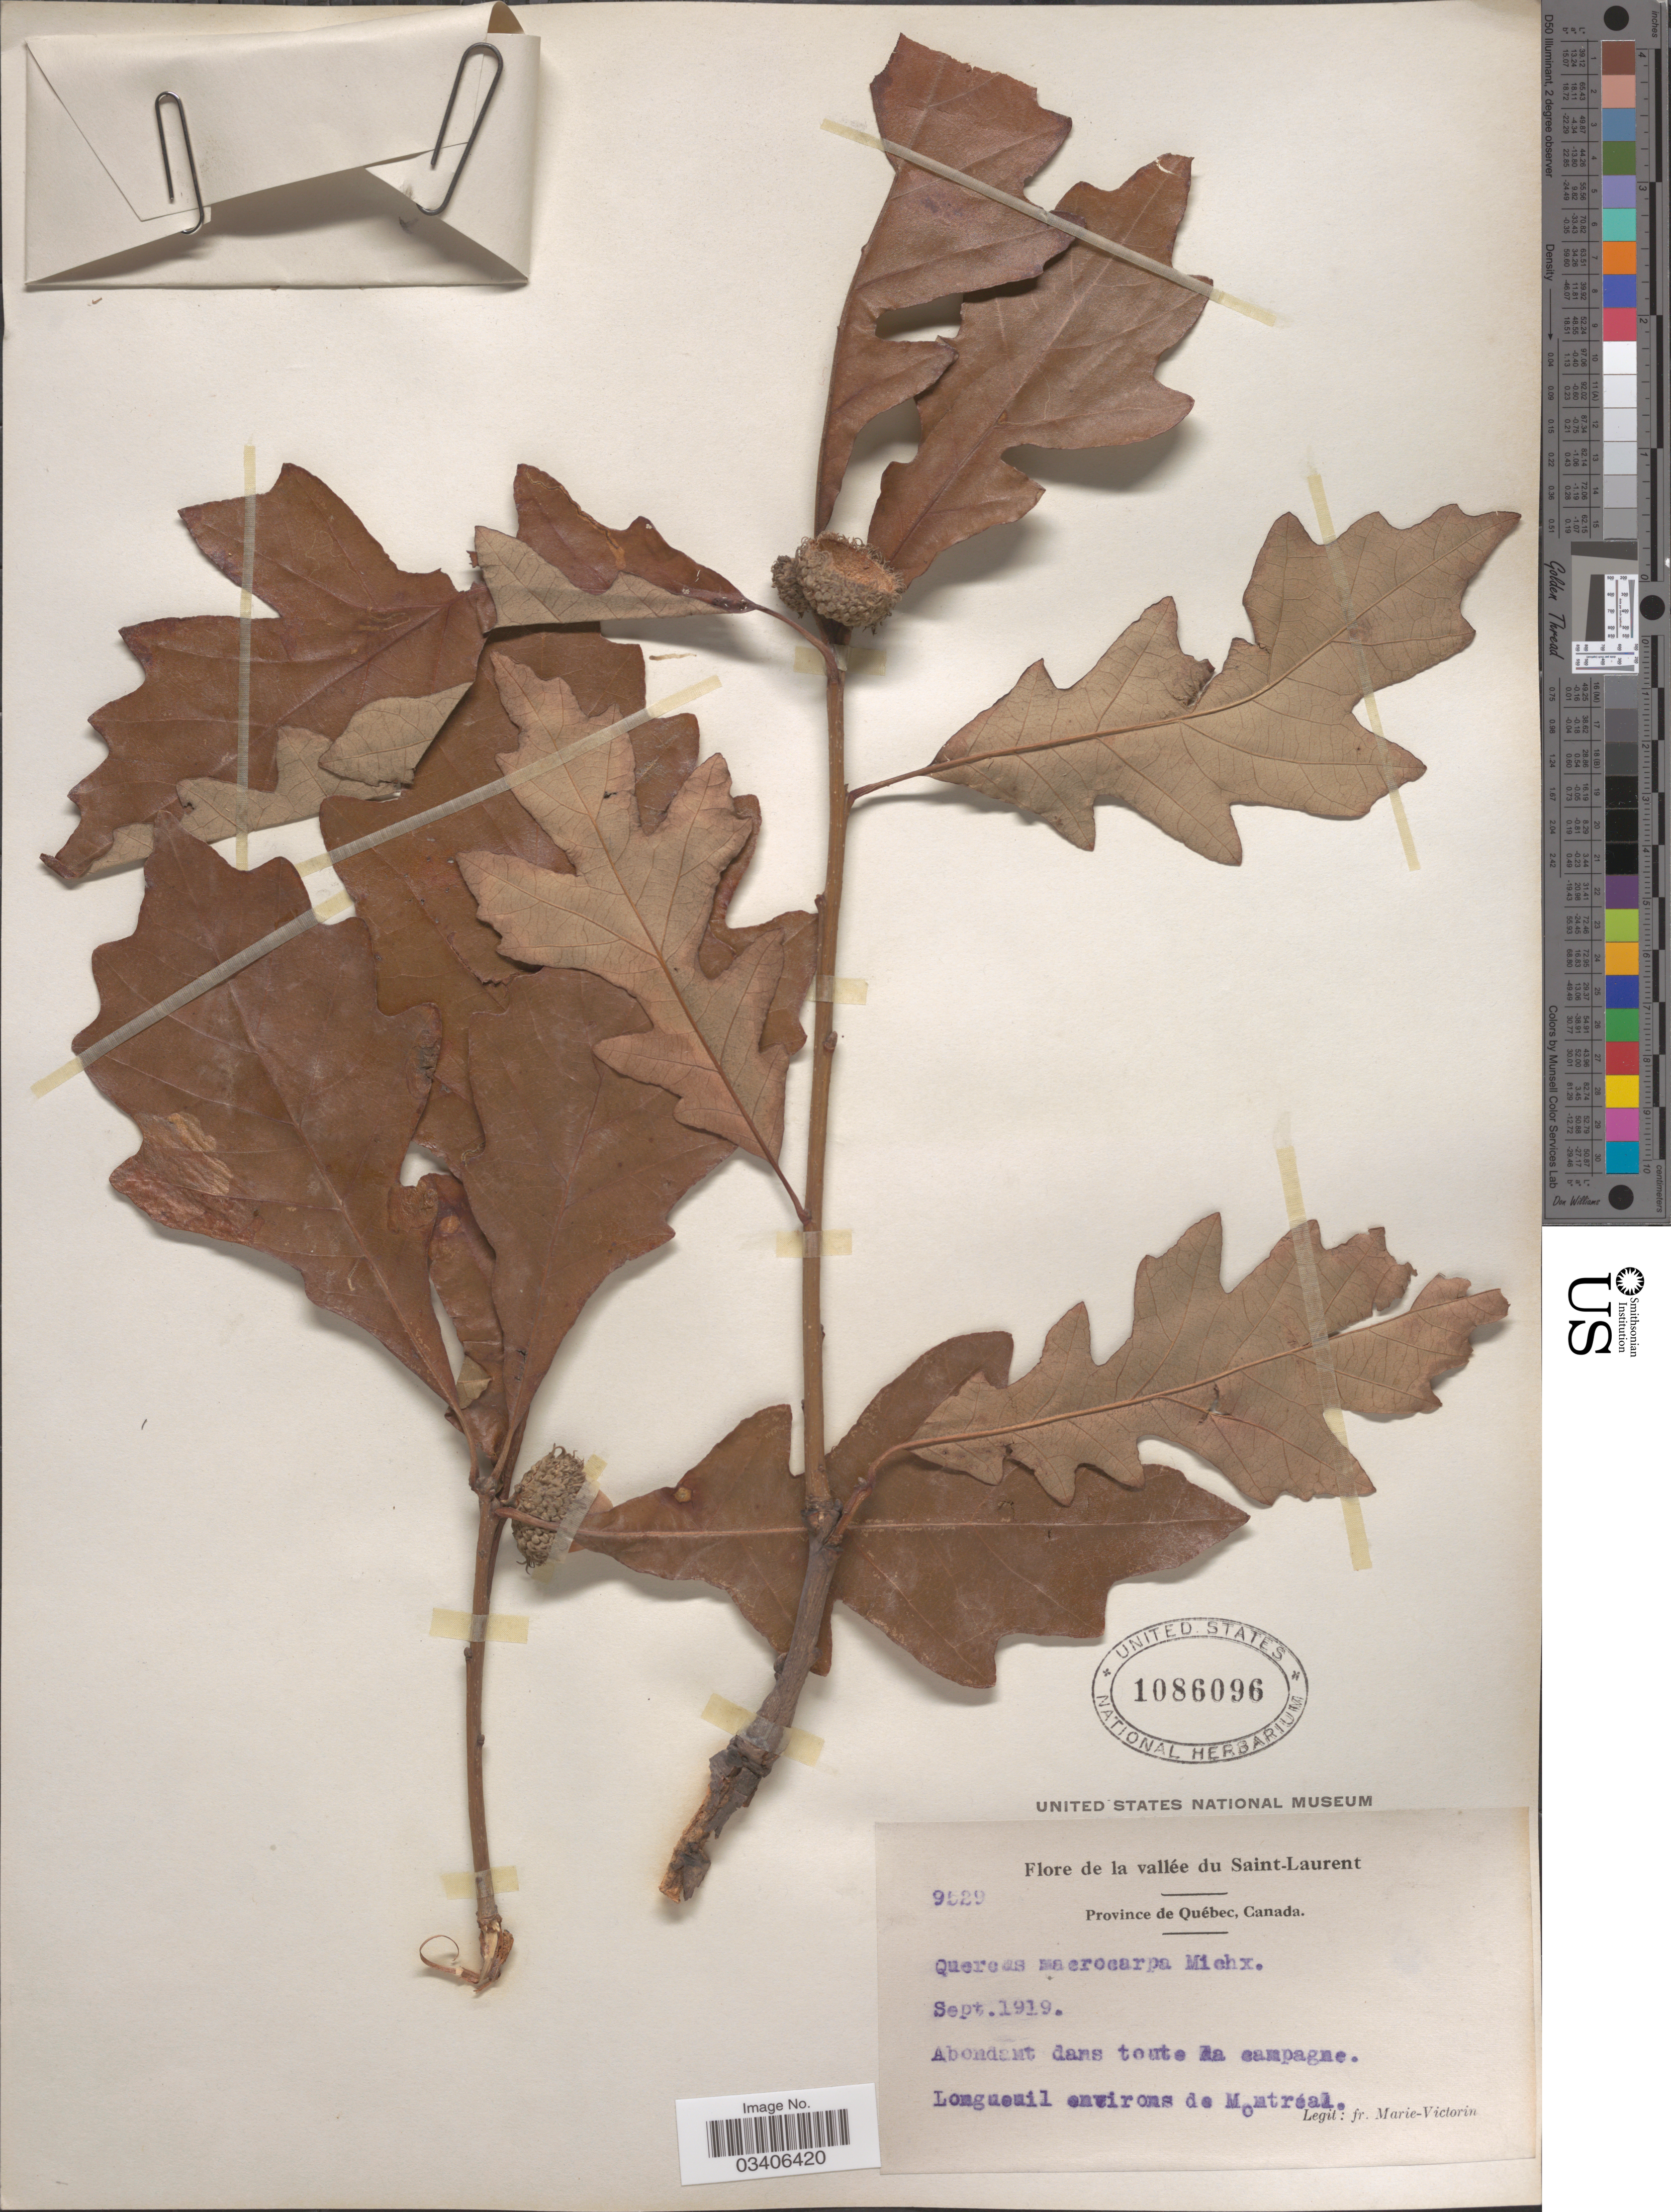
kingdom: Plantae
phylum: Tracheophyta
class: Magnoliopsida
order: Fagales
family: Fagaceae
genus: Quercus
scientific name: Quercus macrocarpa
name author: Michx.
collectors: F. Marie-Victorin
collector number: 9529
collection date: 1919-09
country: Canada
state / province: Quebec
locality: La vallée du Saint-Laurent. Abondant dans toute la campagne. Longueuil environs de Montréal.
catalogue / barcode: US 1086096